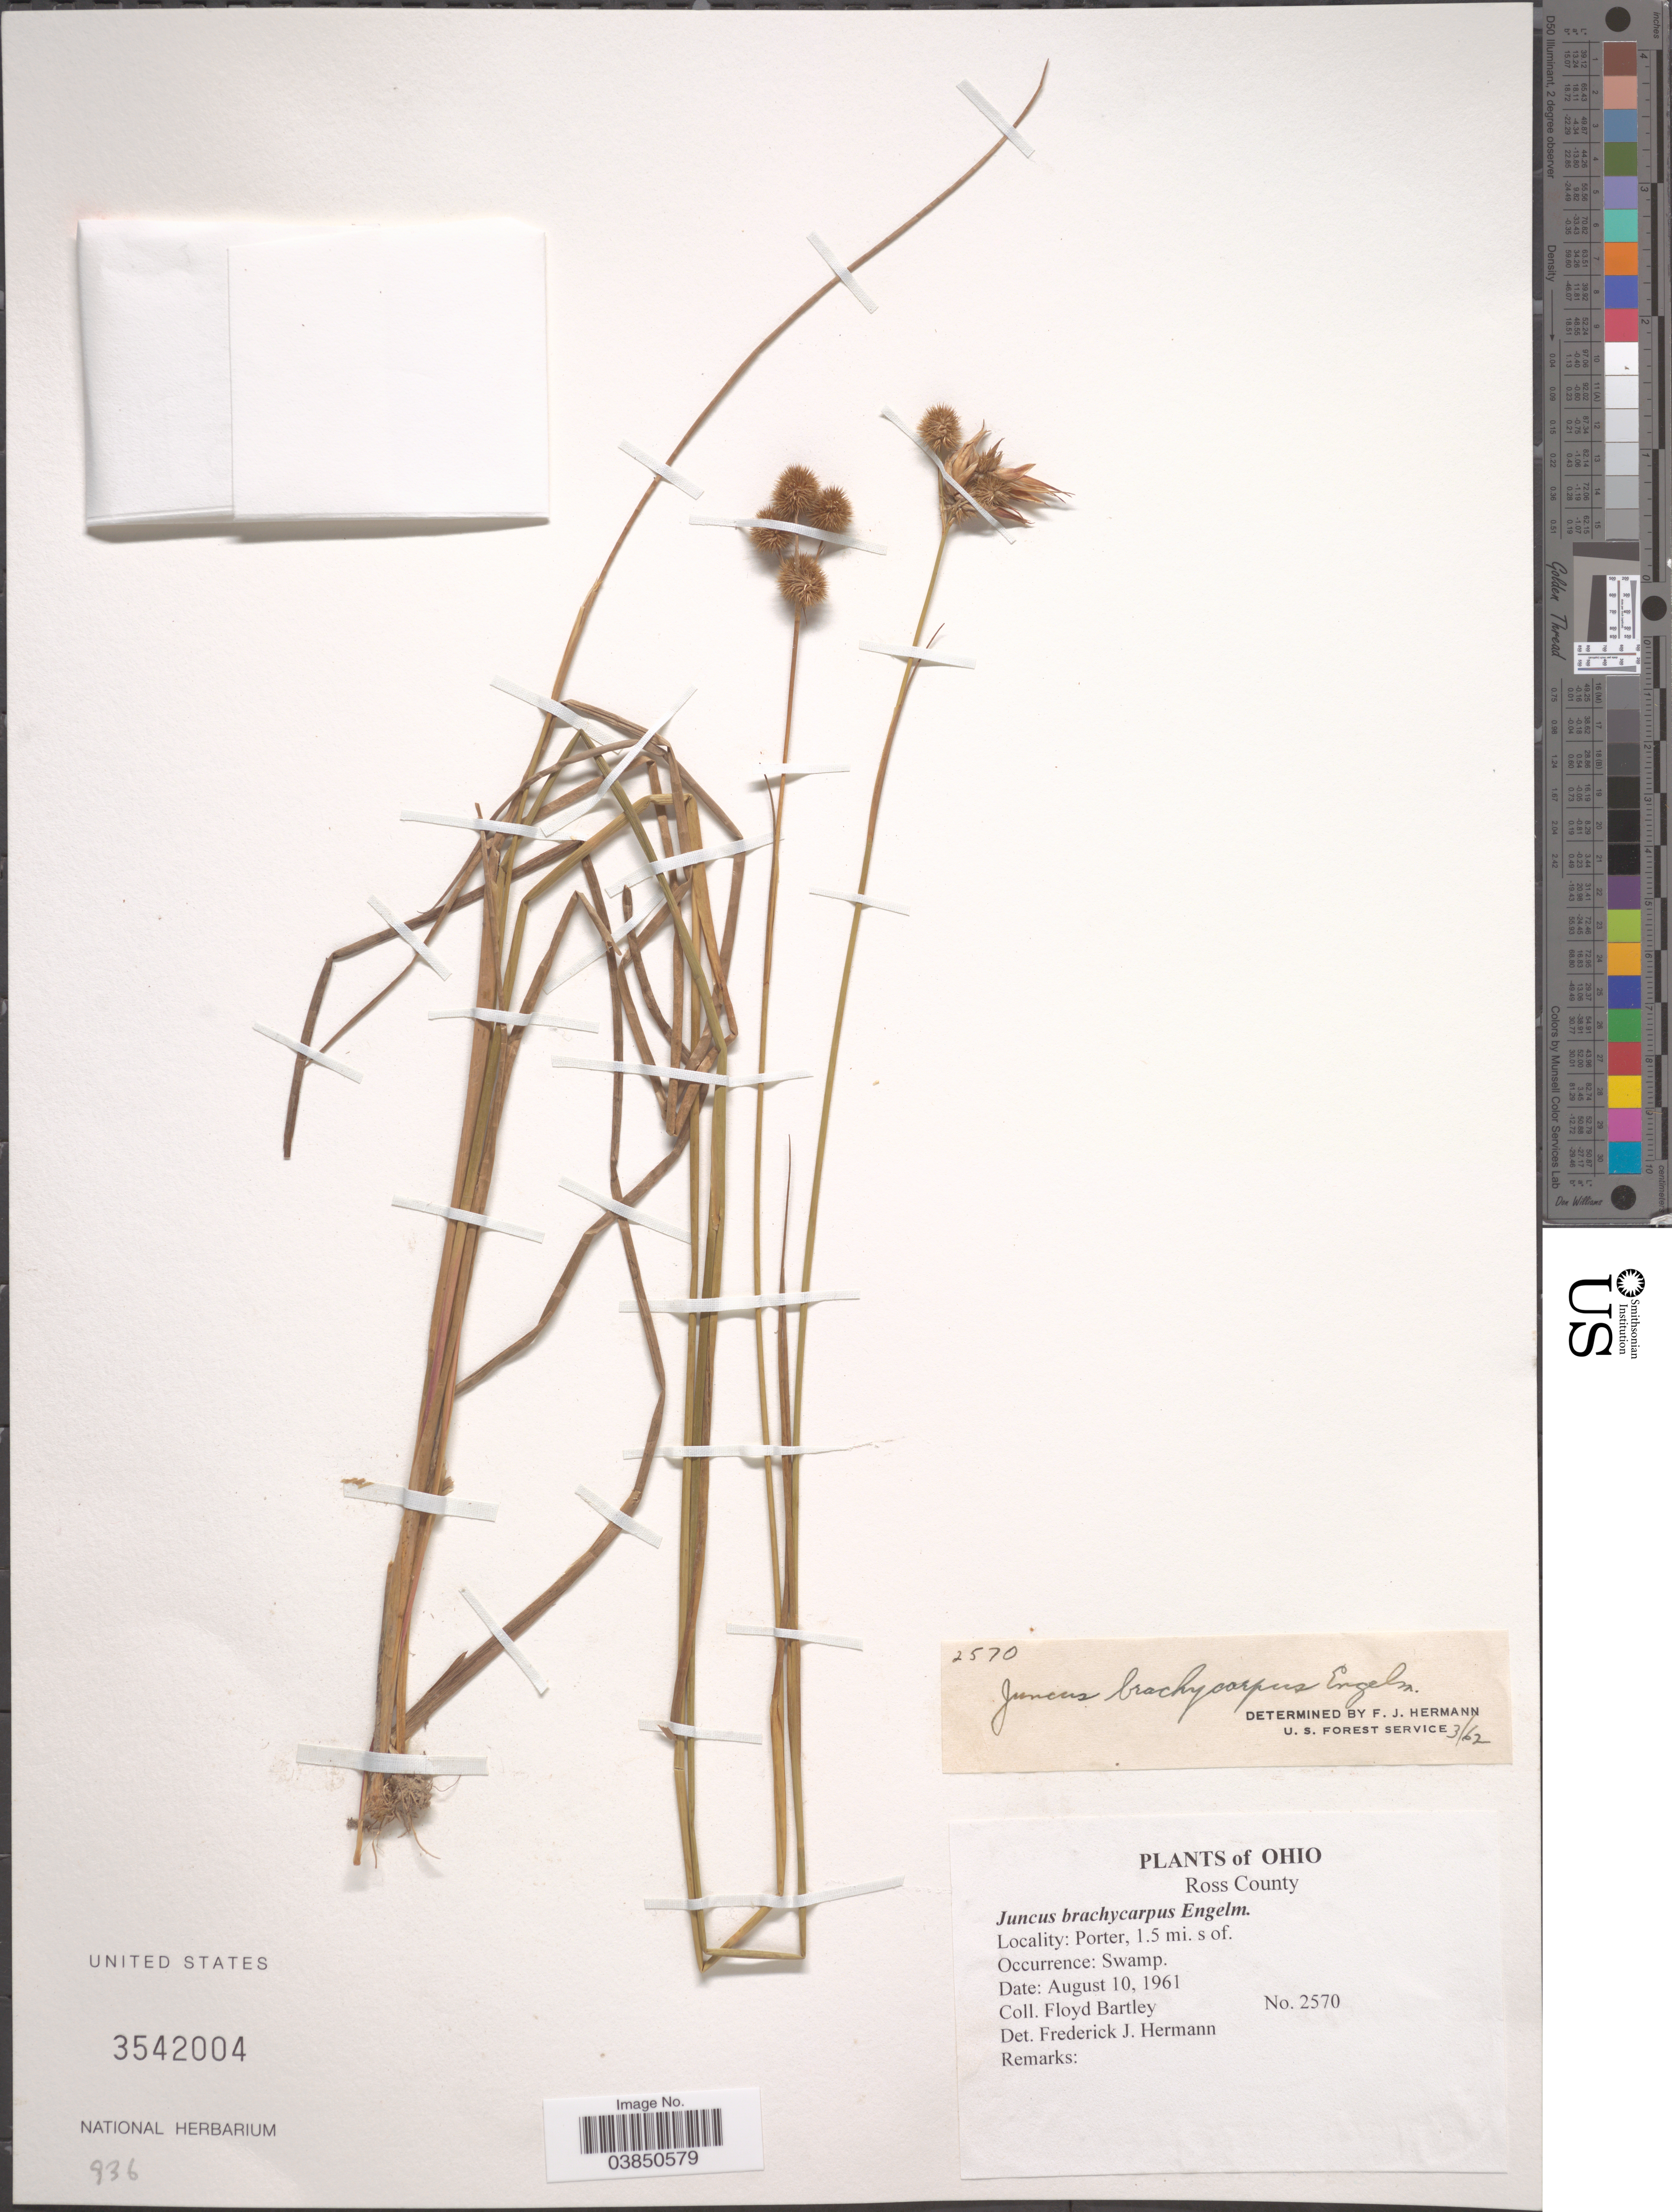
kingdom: Plantae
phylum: Tracheophyta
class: Liliopsida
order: Poales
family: Juncaceae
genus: Juncus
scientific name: Juncus brachycarpus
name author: Engelm.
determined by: Hermann, F. J.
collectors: F. Bartley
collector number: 2570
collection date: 1961-08-10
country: United States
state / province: Ohio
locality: Ross County. Porter, 1.5 mi. s of.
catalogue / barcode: US 3542004